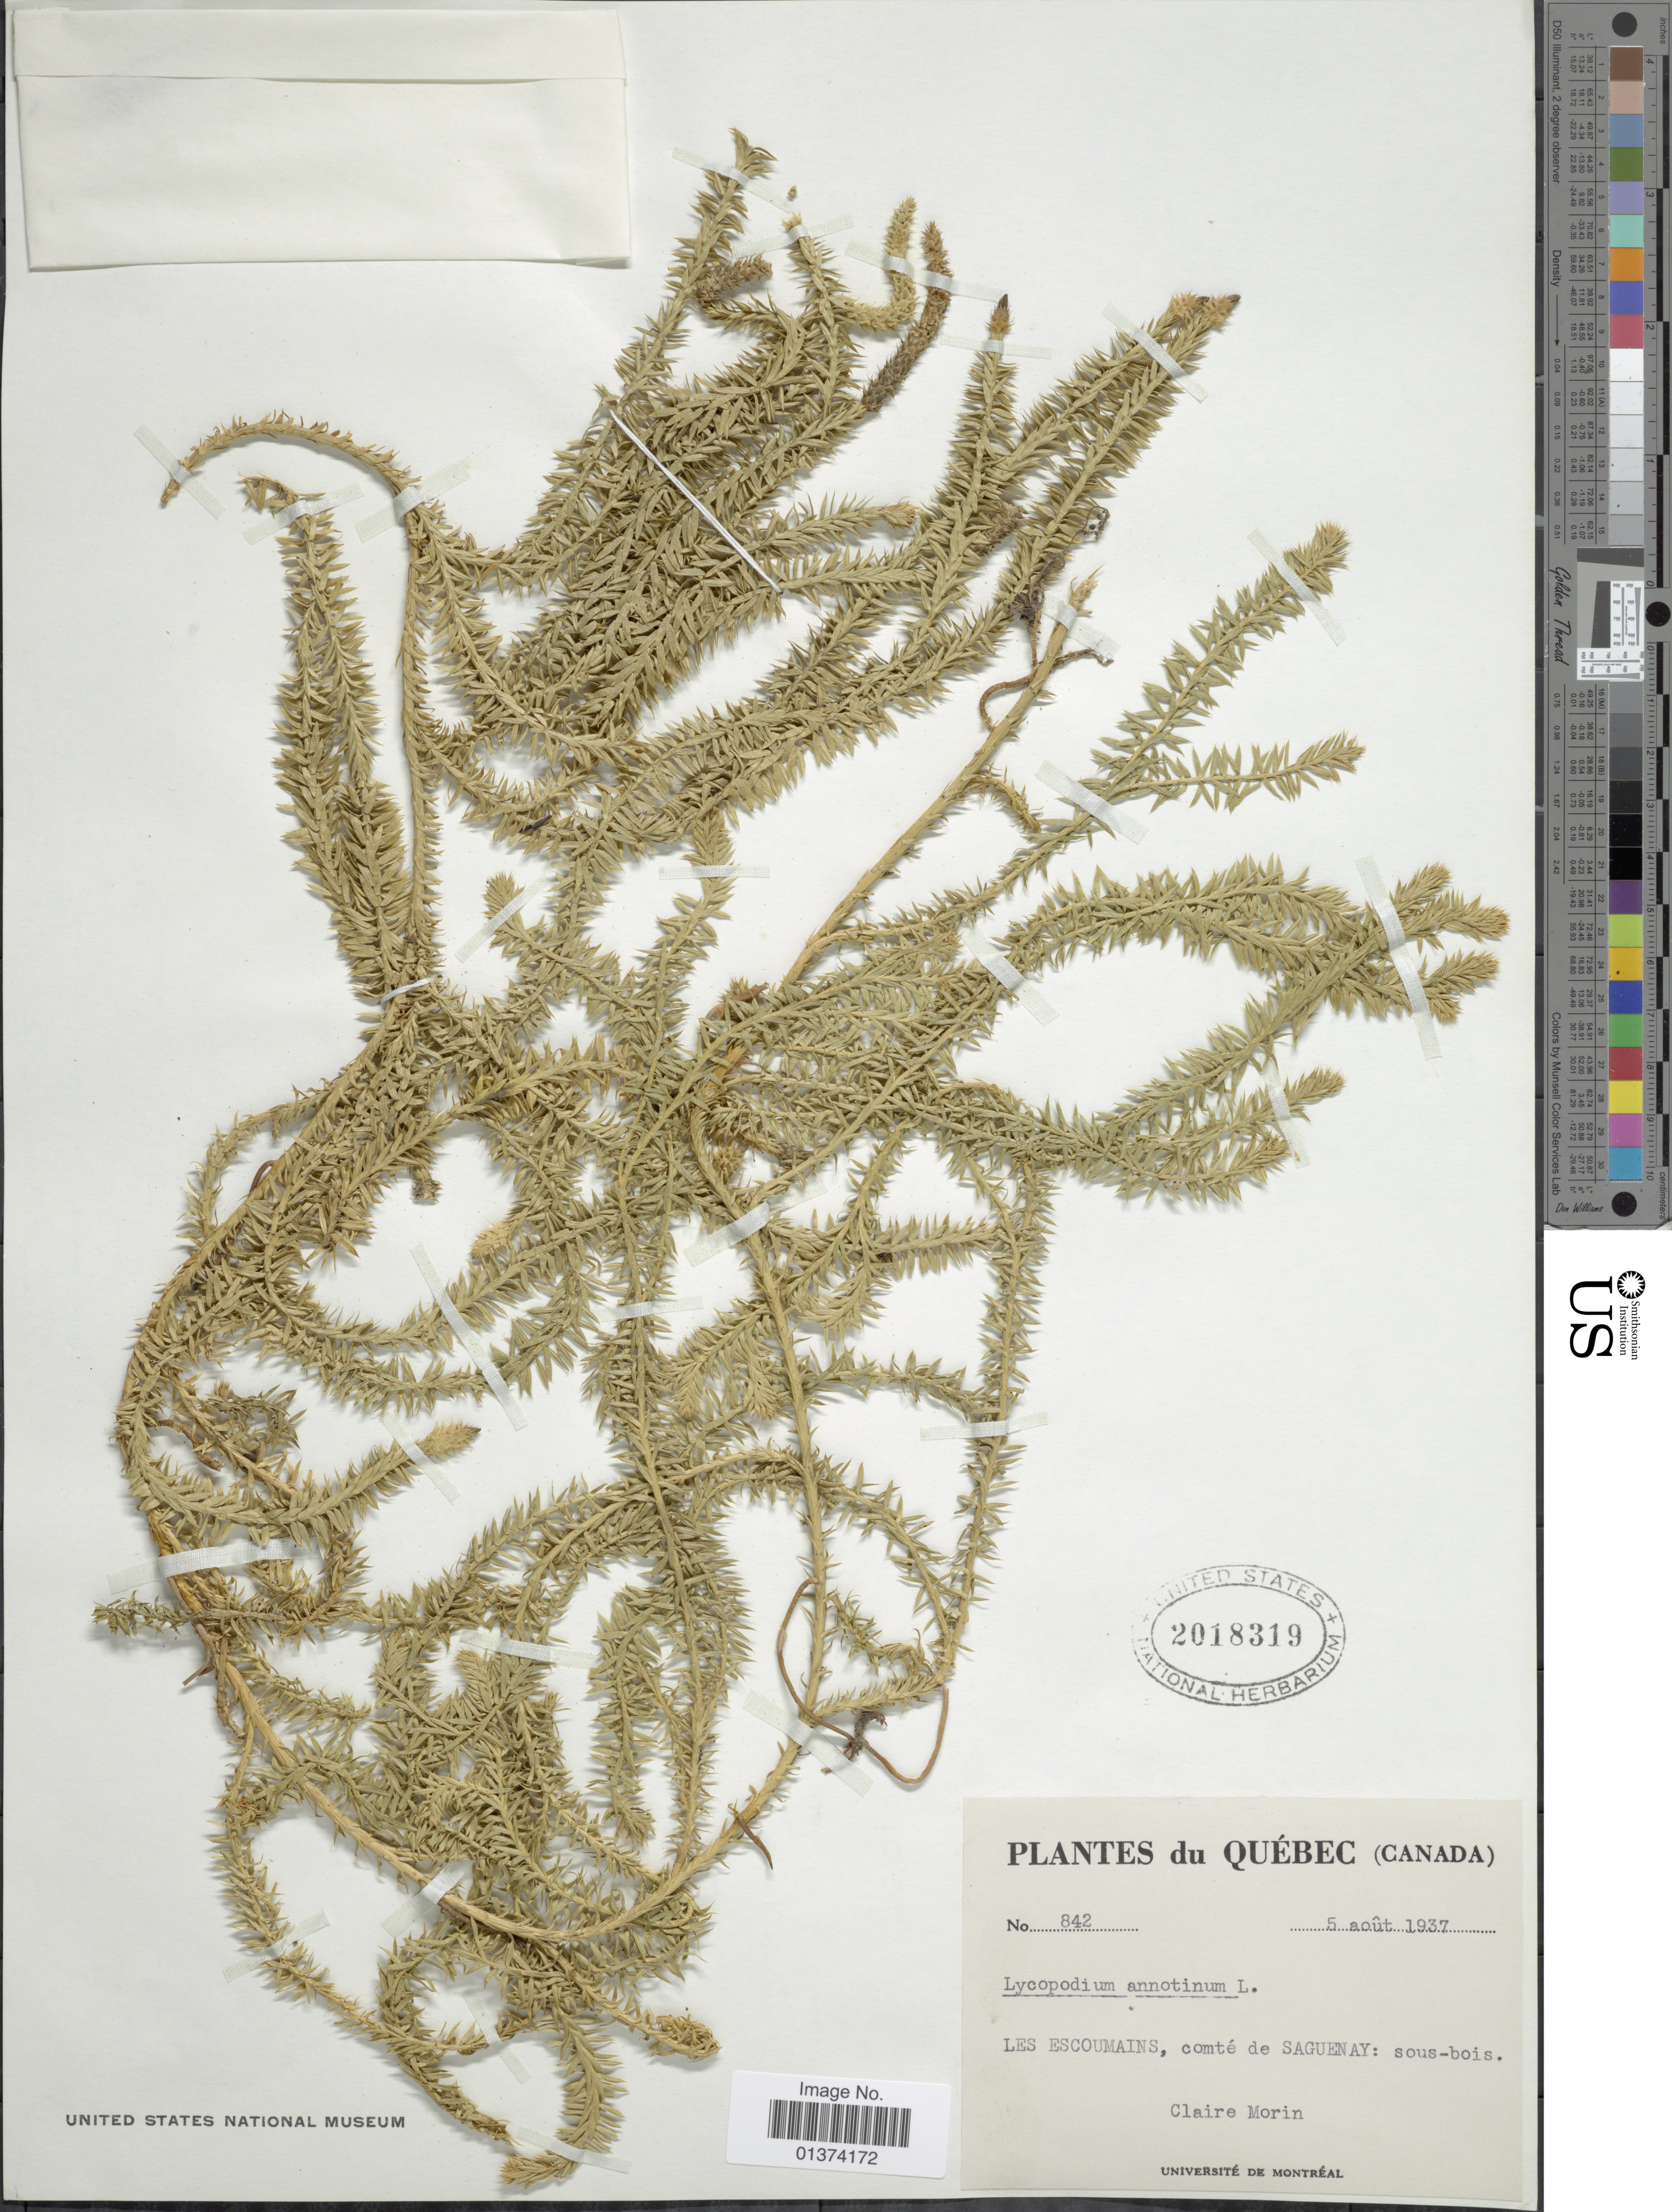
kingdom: Plantae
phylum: Tracheophyta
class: Lycopodiopsida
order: Lycopodiales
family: Lycopodiaceae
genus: Spinulum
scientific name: Spinulum annotinum subsp. annotinum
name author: (L.) A. Haines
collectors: C. Morin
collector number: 842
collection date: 1937-08-05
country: Canada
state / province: Quebec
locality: Les Escoumains, comté de Saguenay: sous-bois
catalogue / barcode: US 2018319